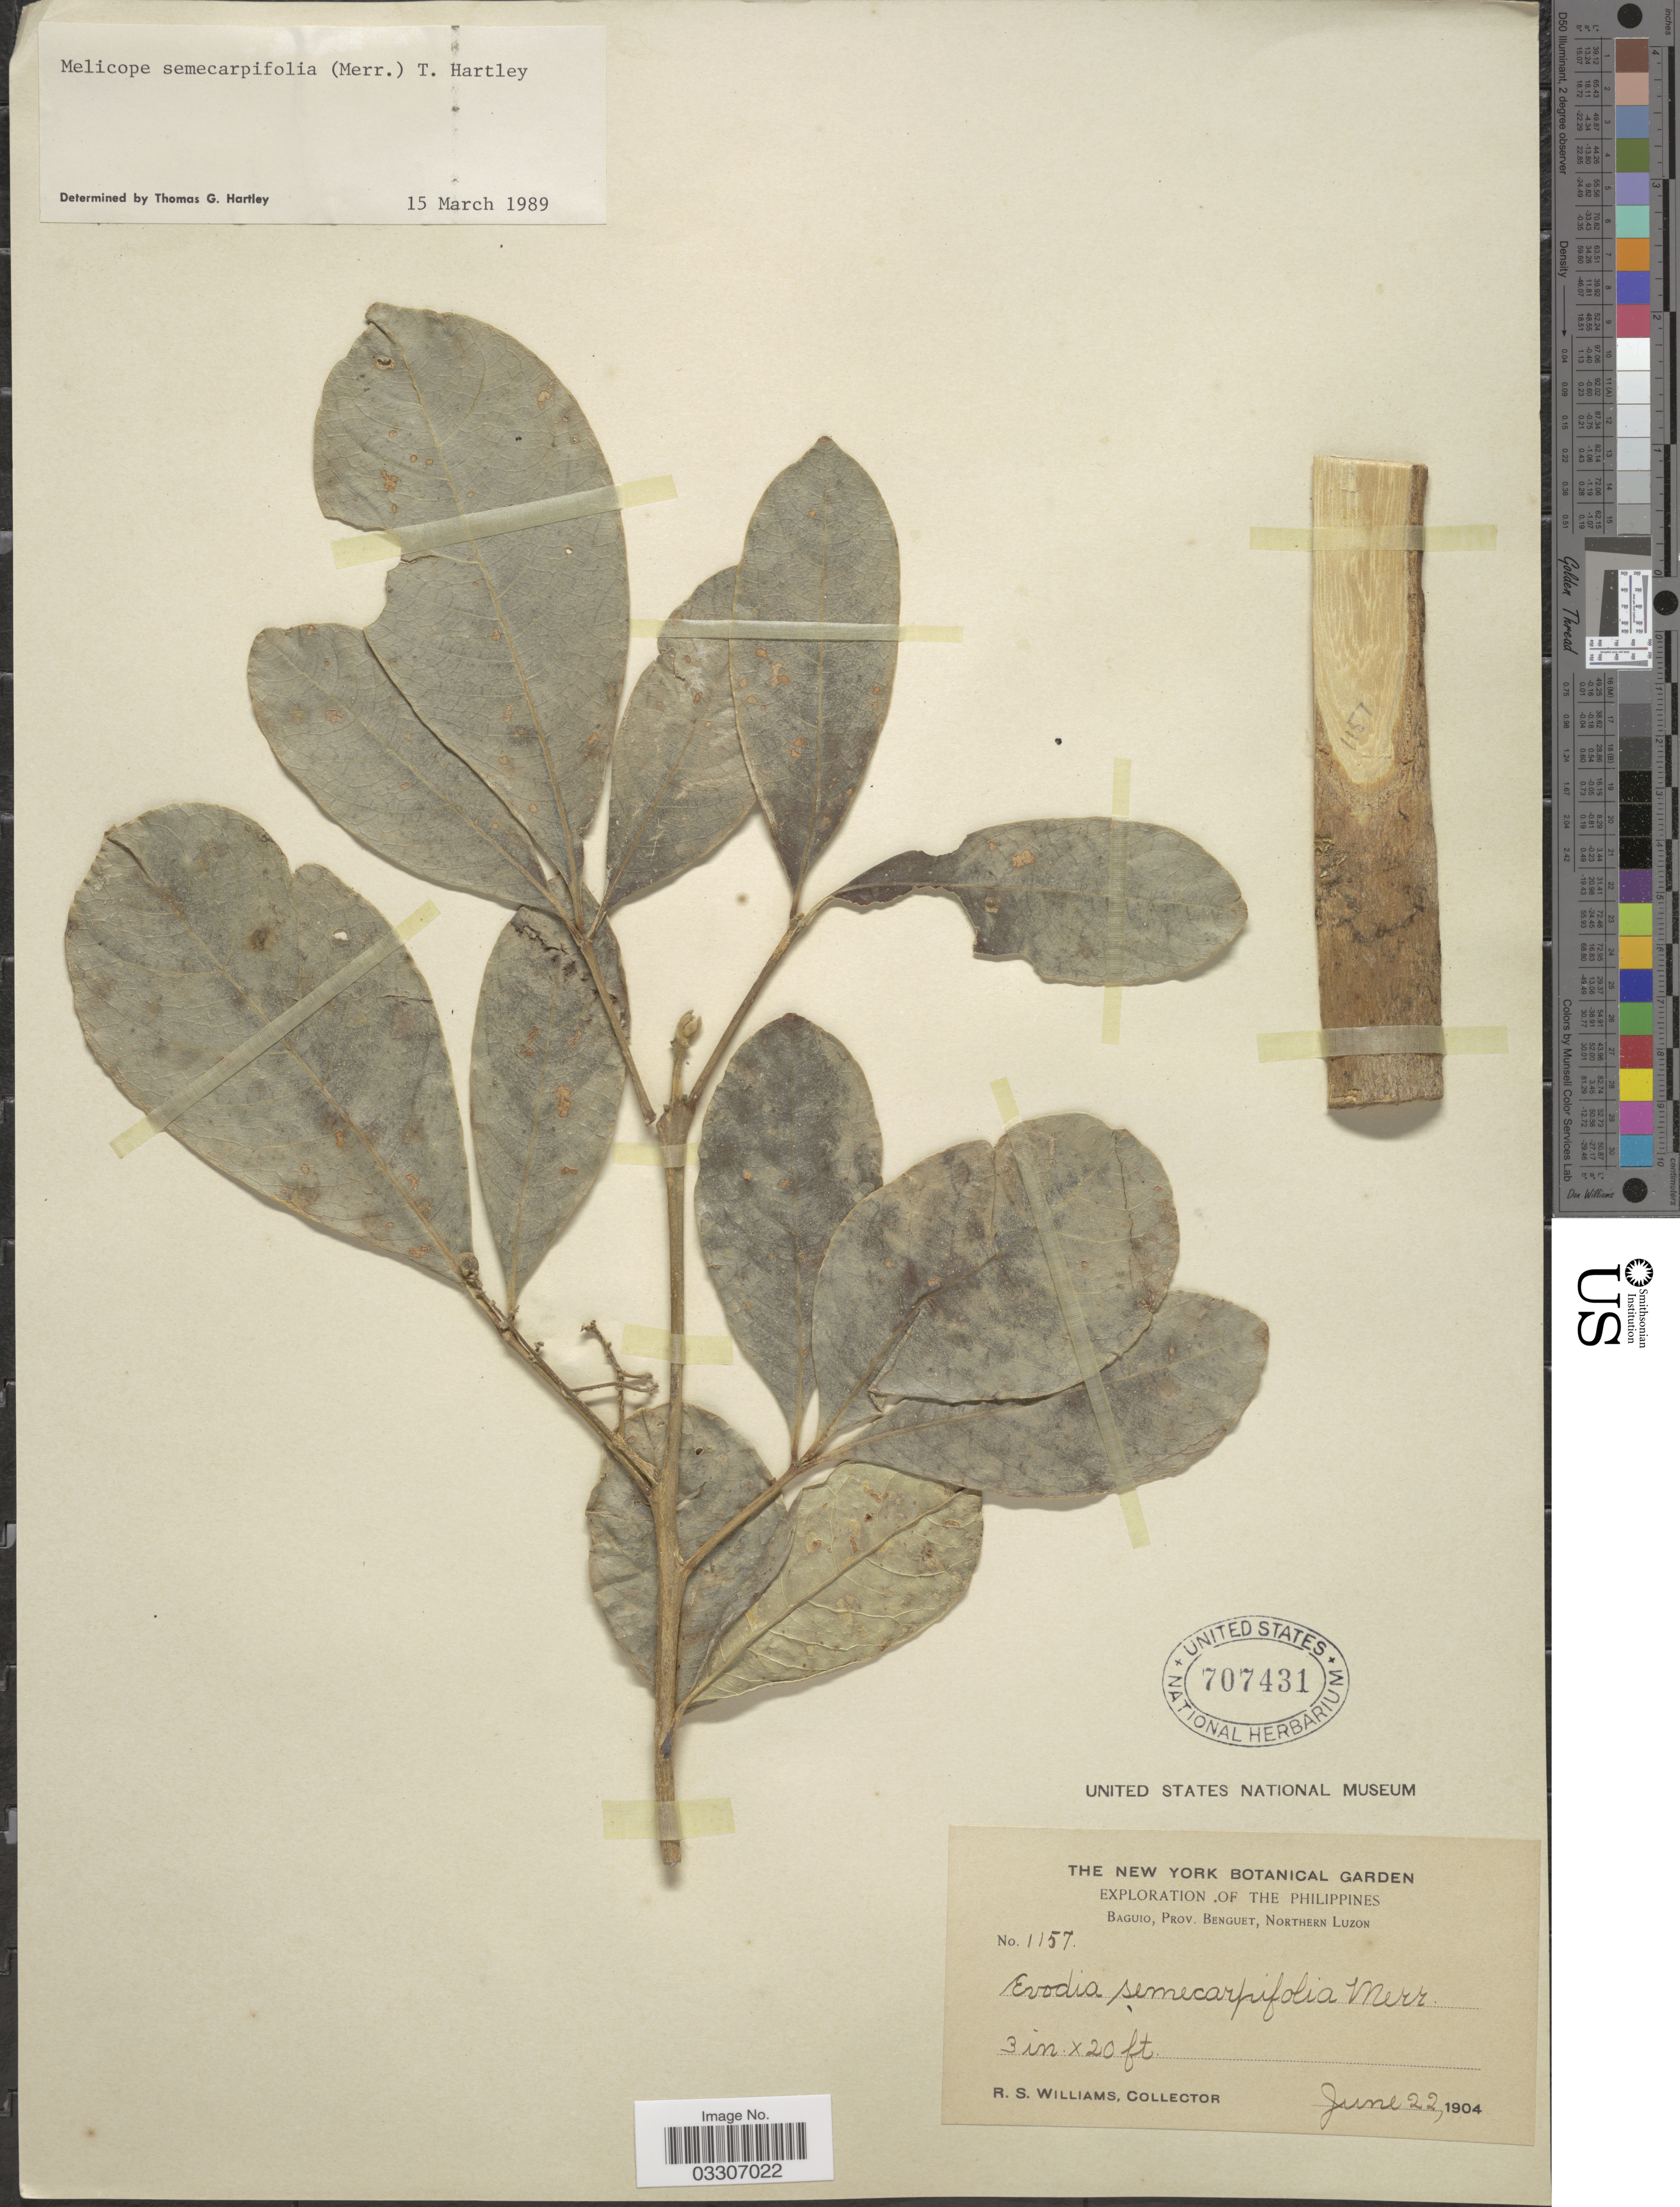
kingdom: Plantae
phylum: Tracheophyta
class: Magnoliopsida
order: Sapindales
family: Rutaceae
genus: Melicope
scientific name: Melicope semecarpifolia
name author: (Merr.) T.G. Hartley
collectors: R. S. Williams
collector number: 1157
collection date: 1904-06-22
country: Philippines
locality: Baguio, Prov. Benguet, Northern Luzon.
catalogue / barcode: US 707431